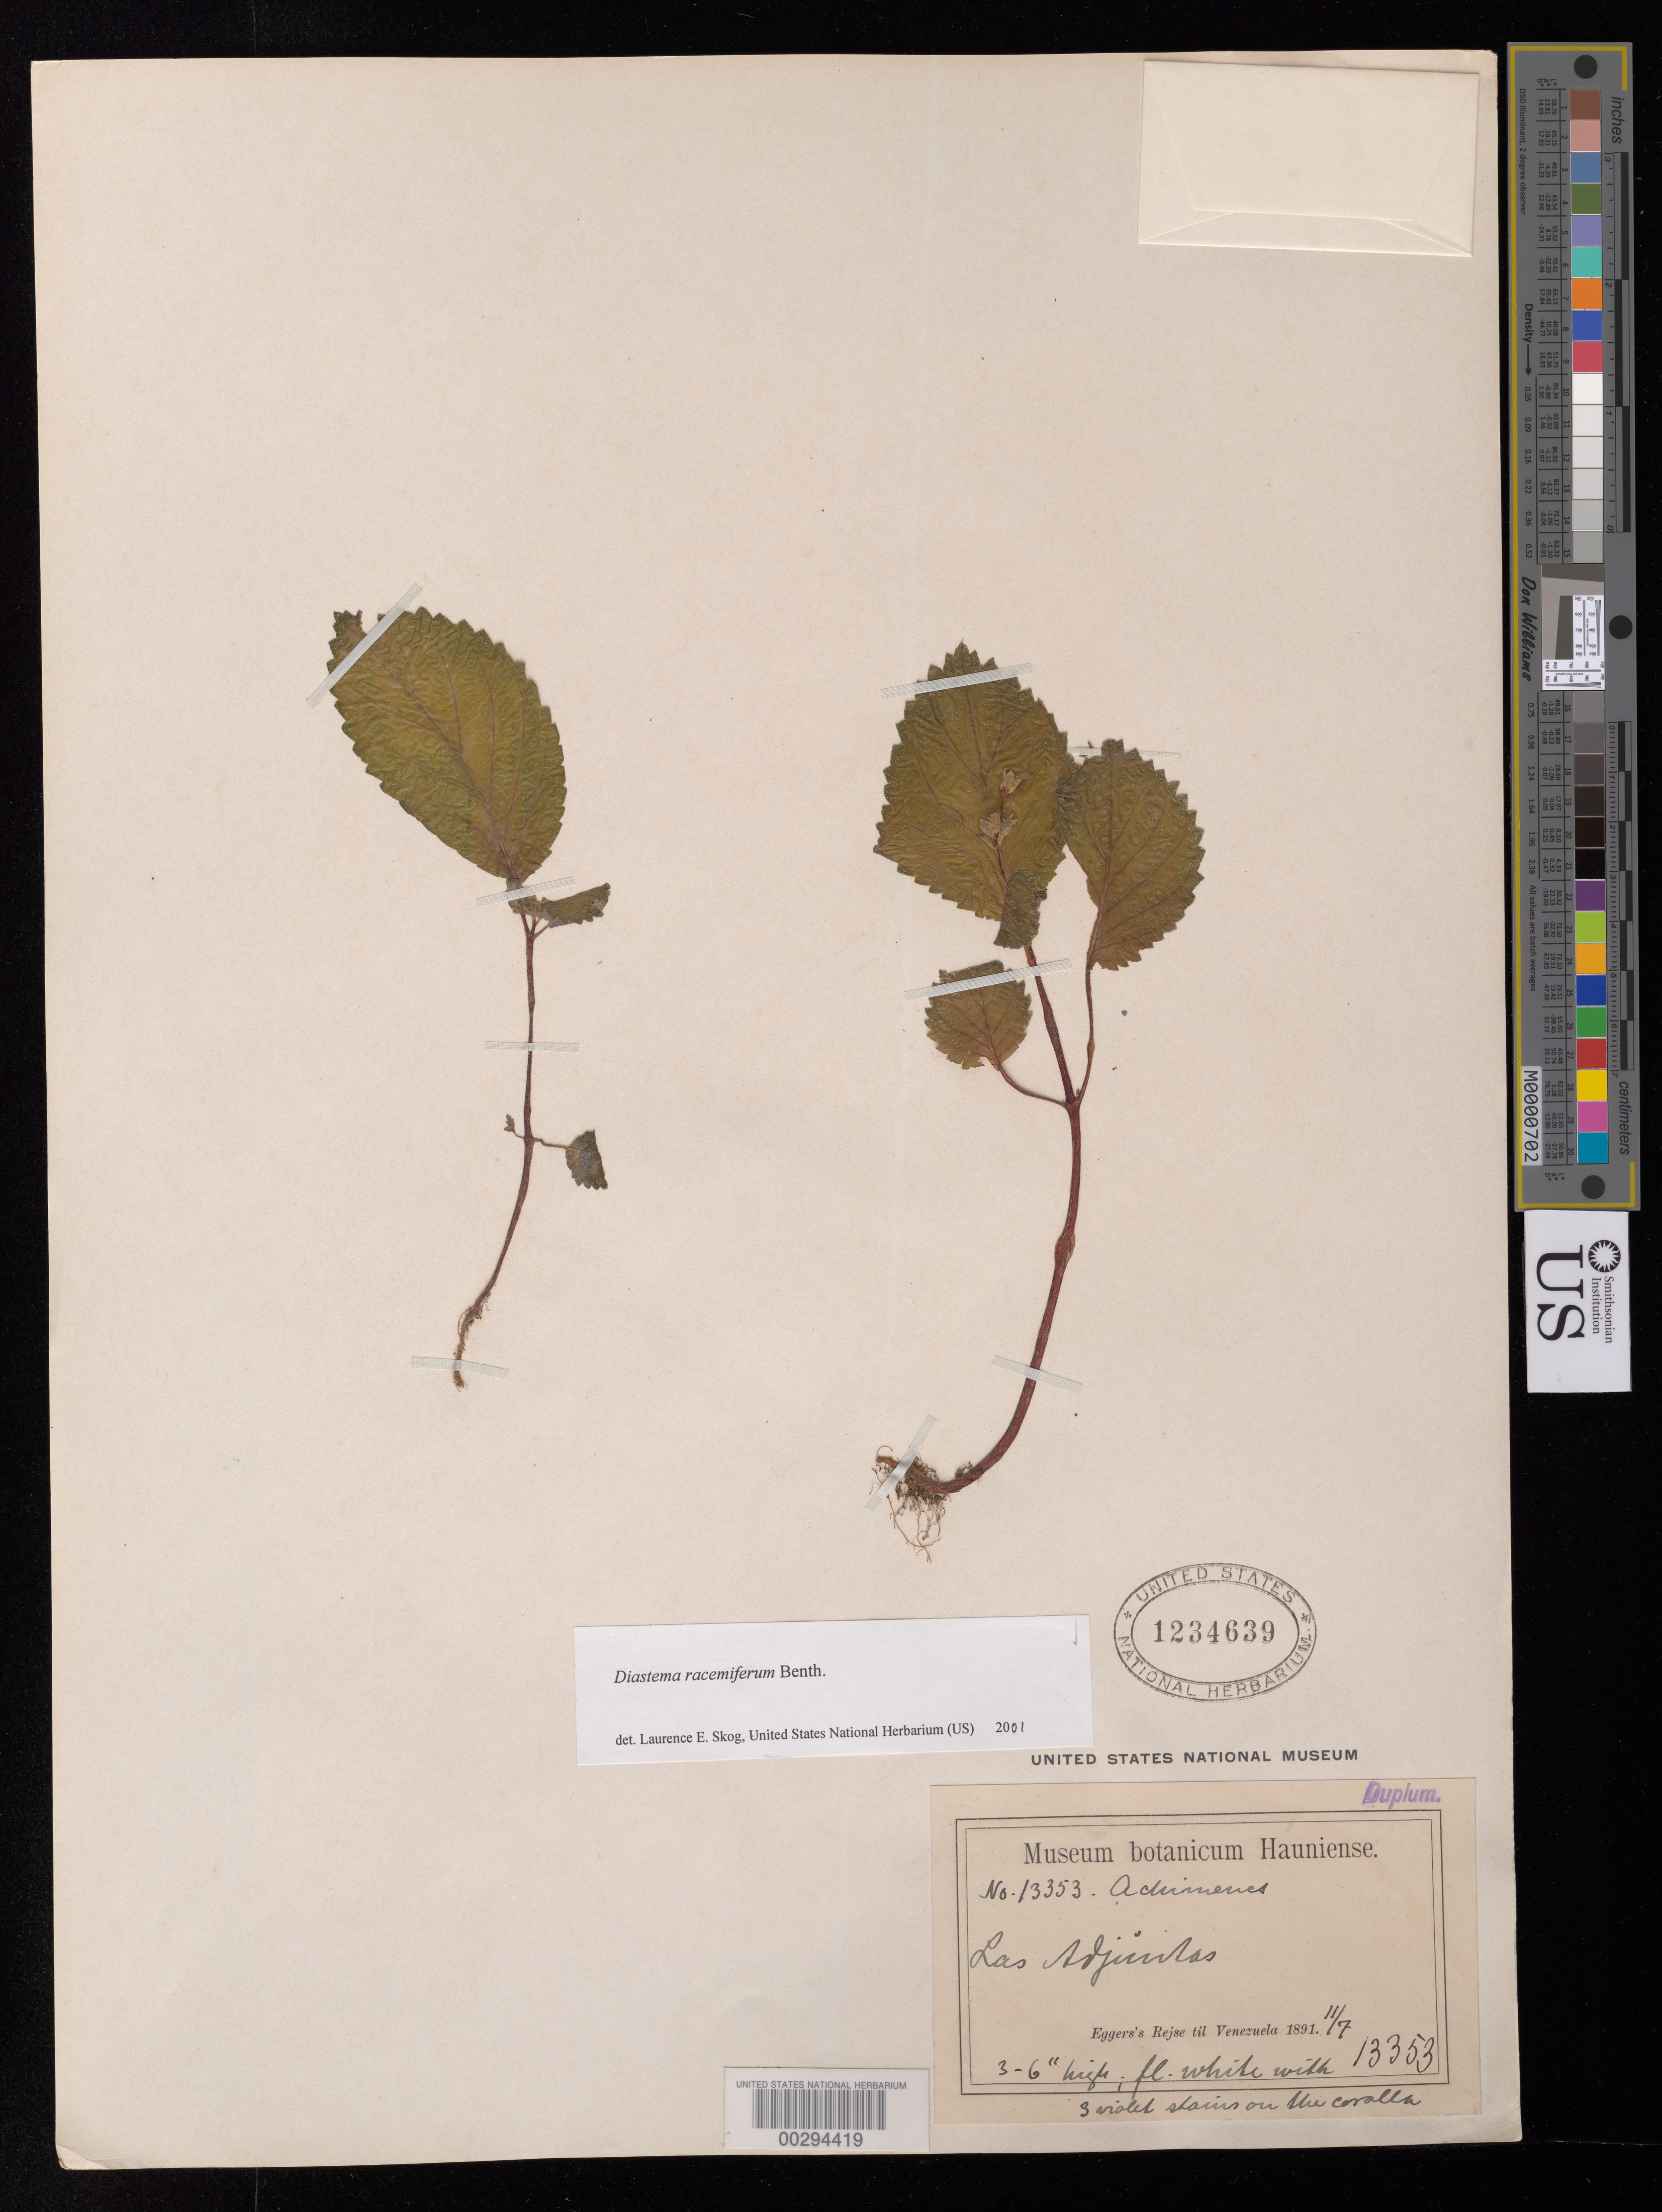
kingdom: Plantae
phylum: Tracheophyta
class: Magnoliopsida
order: Lamiales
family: Gesneriaceae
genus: Diastema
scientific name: Diastema racemiferum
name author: Benth.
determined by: Skog, Laurence E.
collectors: H. F. A. von Eggers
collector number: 13353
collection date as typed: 1891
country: Venezuela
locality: Las Adjuntas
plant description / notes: US; date 11 Jul 1891 or 07 Nov 1891 ("11/7") (or 7 Feb, "II/7"?)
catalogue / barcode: US 1234639